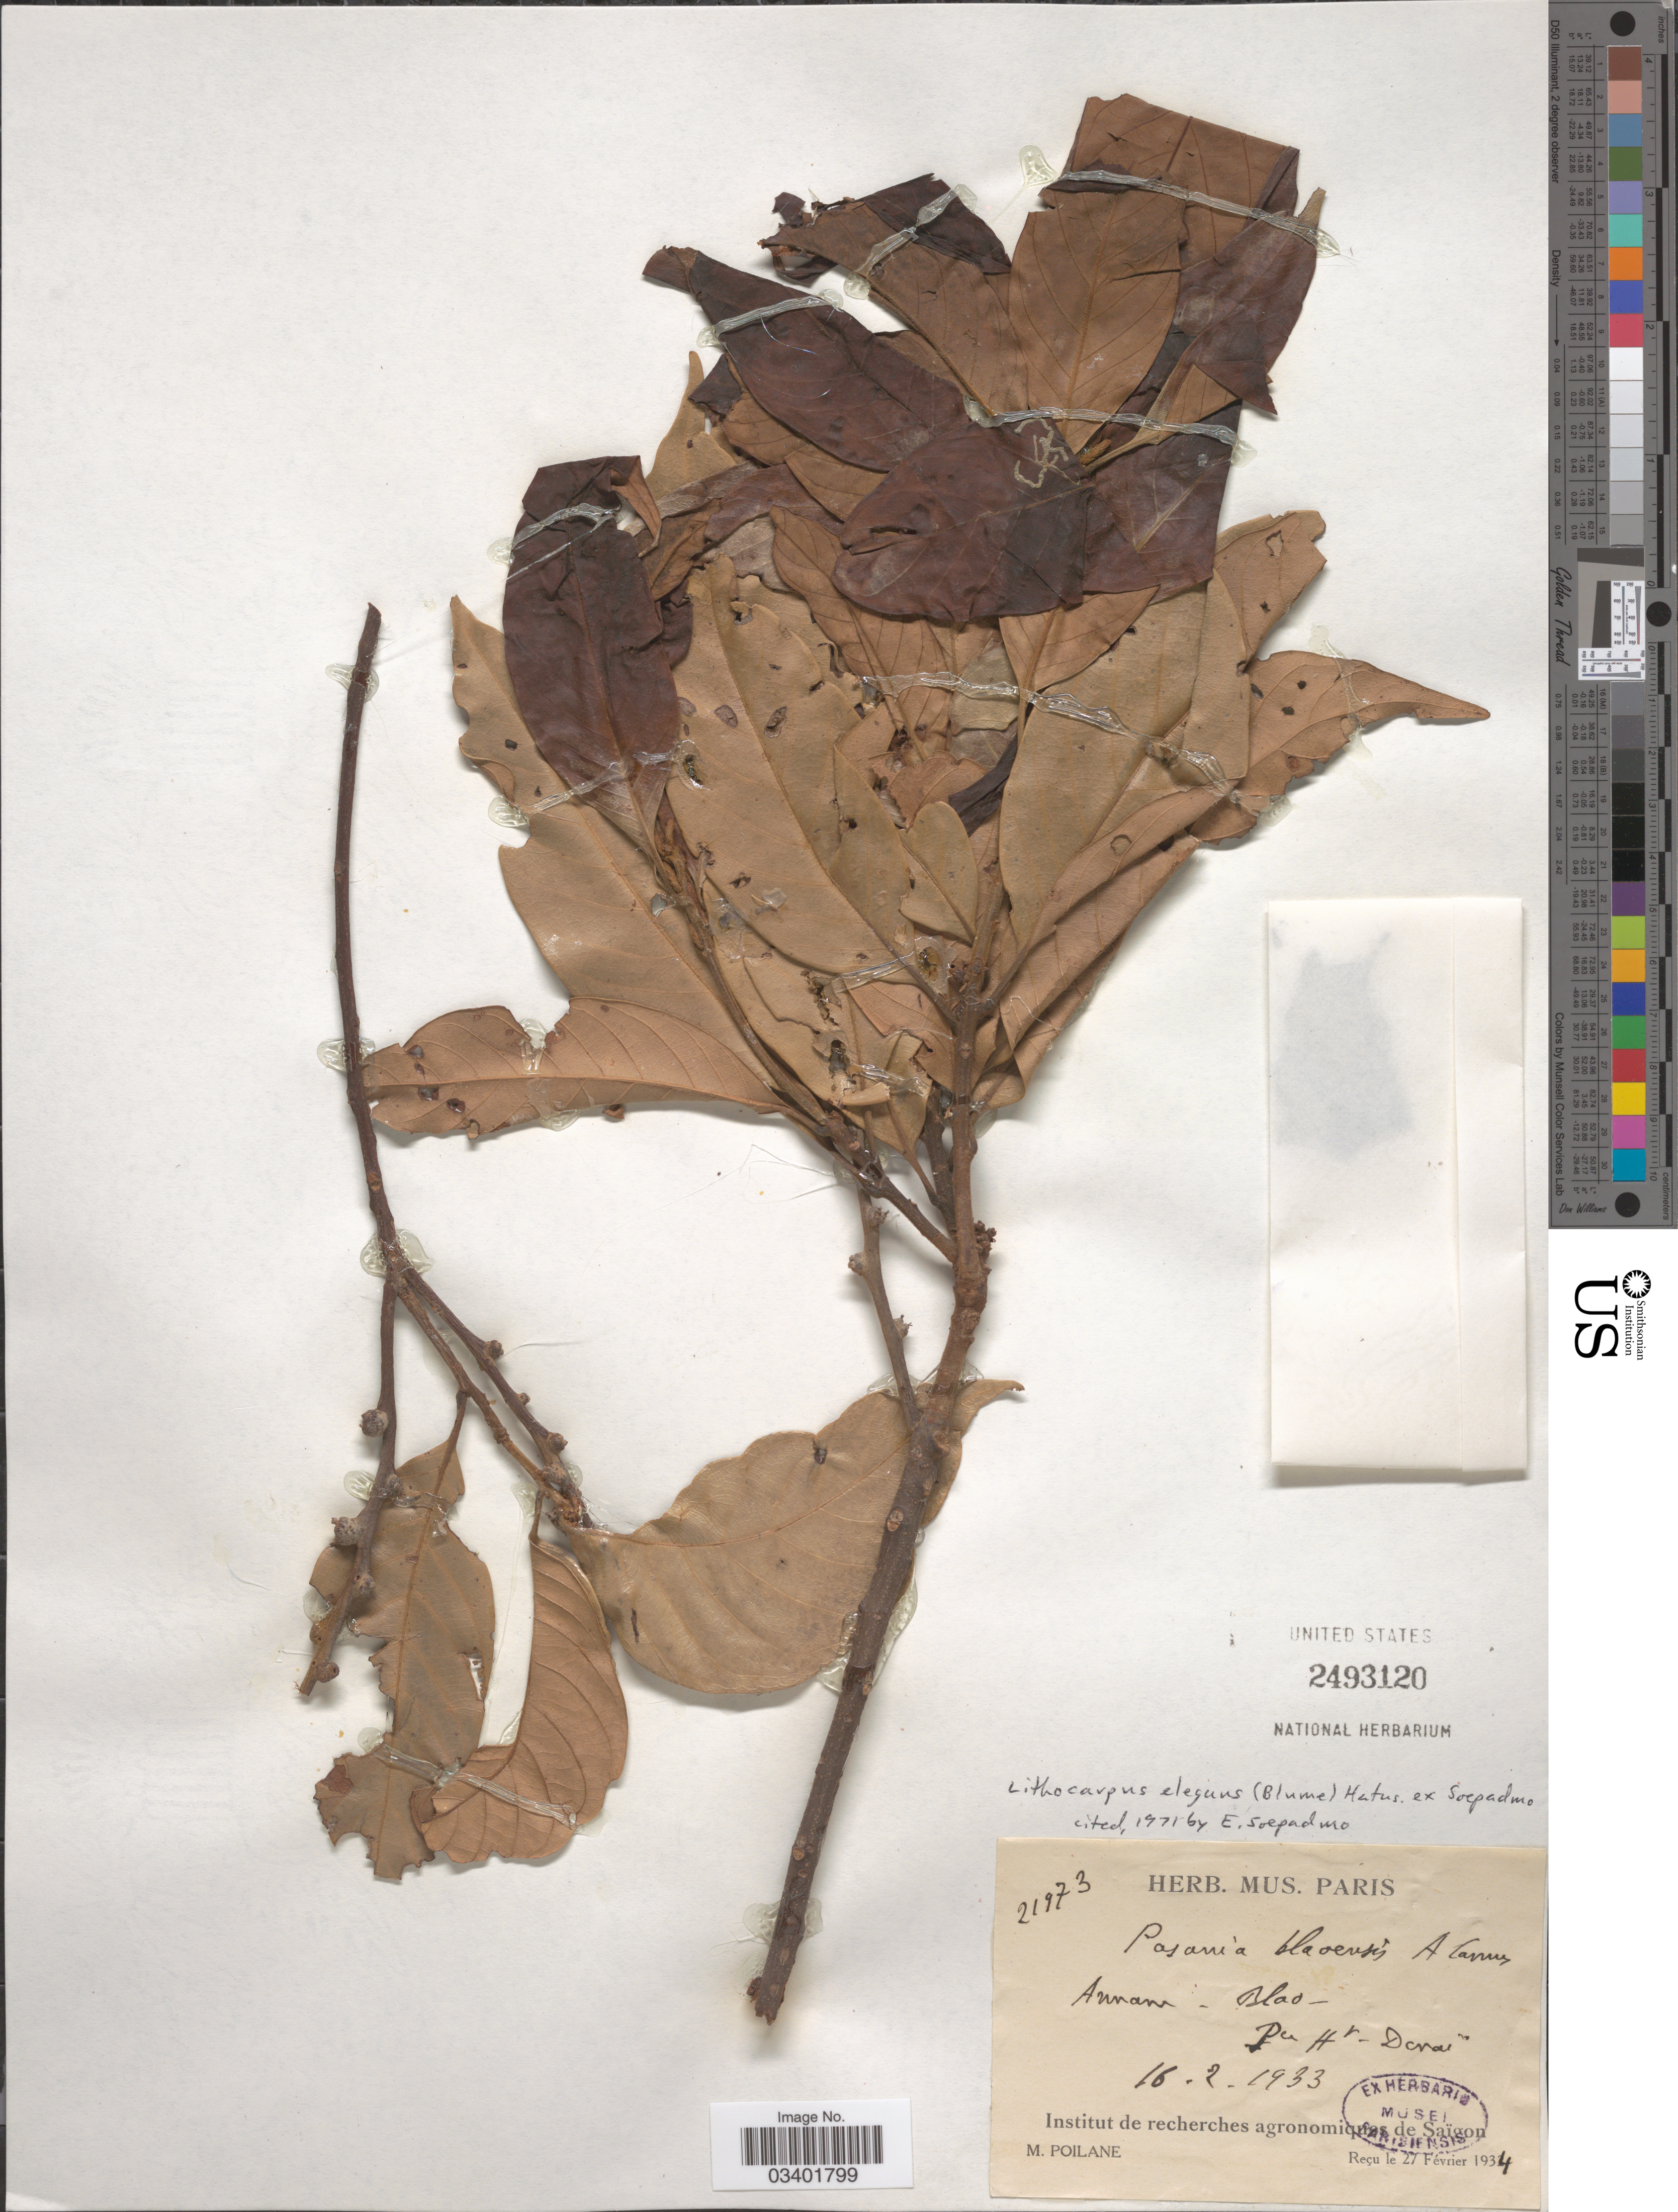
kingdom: Plantae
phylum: Tracheophyta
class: Magnoliopsida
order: Fagales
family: Fagaceae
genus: Lithocarpus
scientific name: Lithocarpus elegans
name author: (Blume) Hatus. ex Soepadmo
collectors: M. Poilane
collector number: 21973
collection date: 1933-02-16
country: Vietnam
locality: Annam - Blao- Pu [interpreted] Ht Donaï.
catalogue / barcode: US 2493120